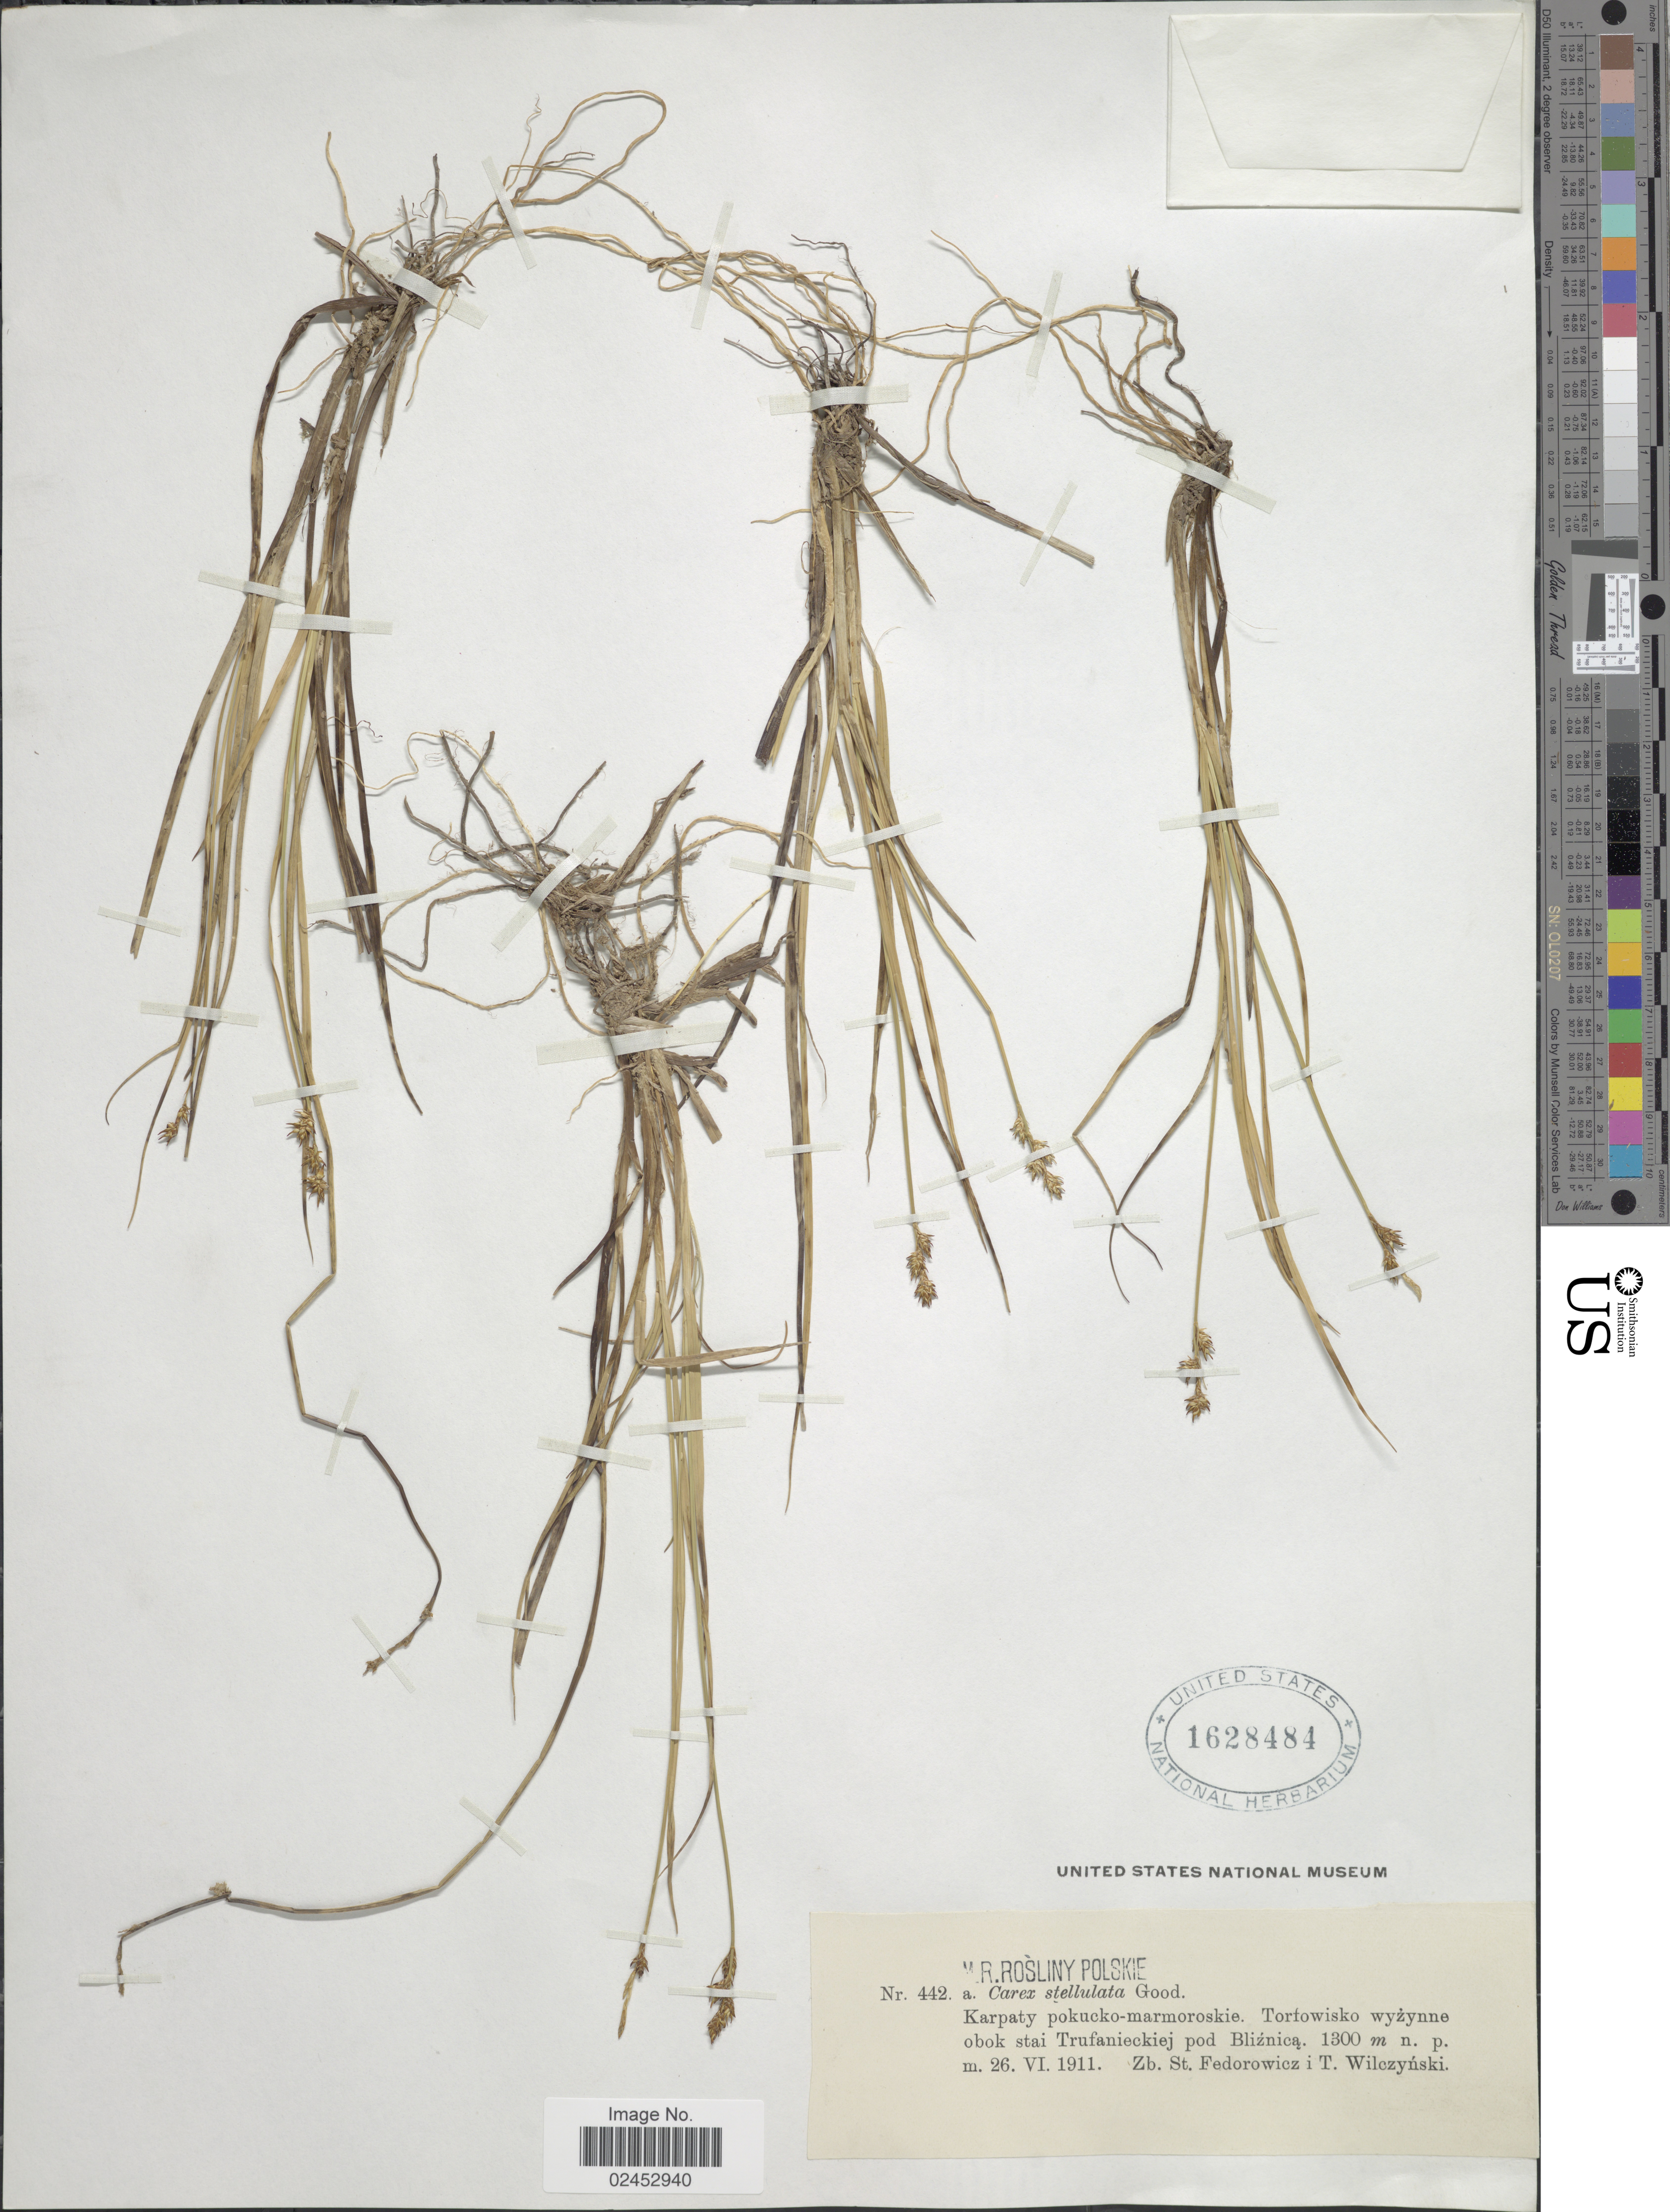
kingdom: Plantae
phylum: Tracheophyta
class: Liliopsida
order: Poales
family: Cyperaceae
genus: Carex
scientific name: Carex echinata subsp. echinata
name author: Murray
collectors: Z. St. Fedorowicz & T. Wilczynski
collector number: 442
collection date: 1911-06-26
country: Poland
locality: Karpaty pokucko-marmoroskie, Tortowisko wyzynne obok stai Trufanieckiej pod Bliznica.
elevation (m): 1300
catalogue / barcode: US 1628484